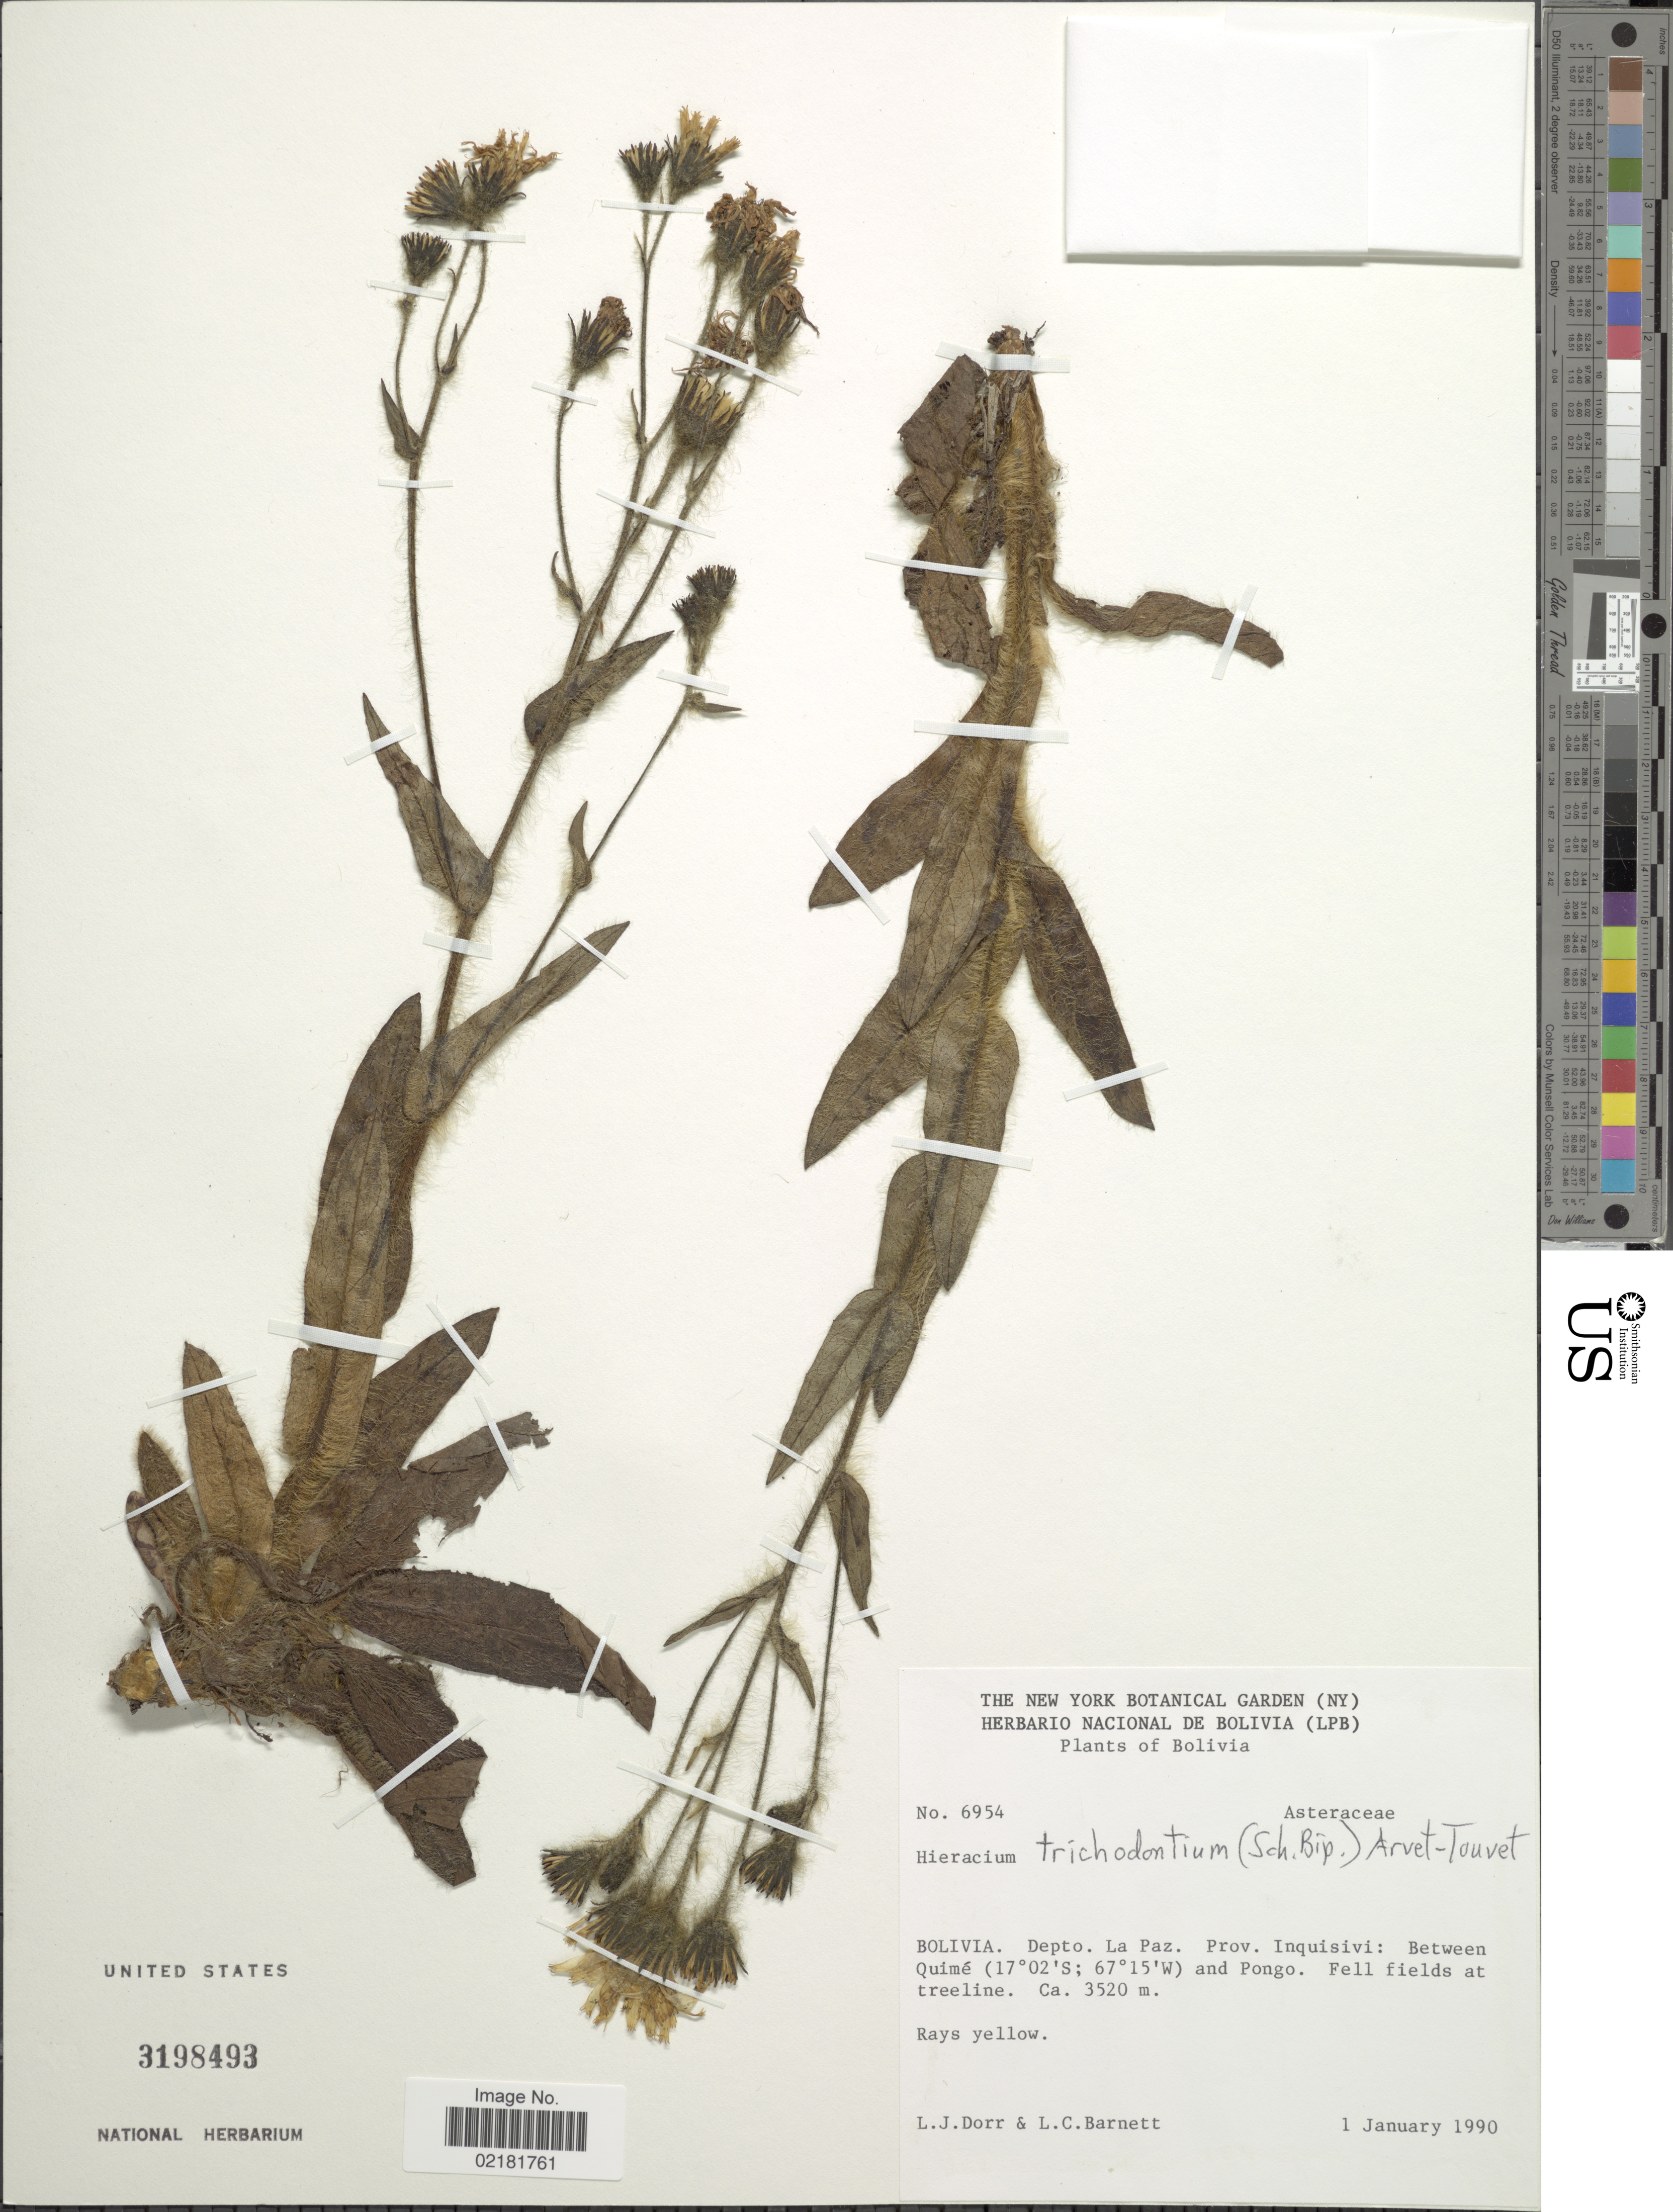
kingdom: Plantae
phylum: Tracheophyta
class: Magnoliopsida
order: Asterales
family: Asteraceae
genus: Hieracium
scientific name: Hieracium trichodontum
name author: (Sch. Bip.) Arvet-Touvet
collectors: L. J. Dorr & L. C. Barnett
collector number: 6954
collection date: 1990-01-01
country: Bolivia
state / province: La Paz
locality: Prov. Inquisivi: between Quime and Pongo.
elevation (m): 3520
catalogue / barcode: US 3198493